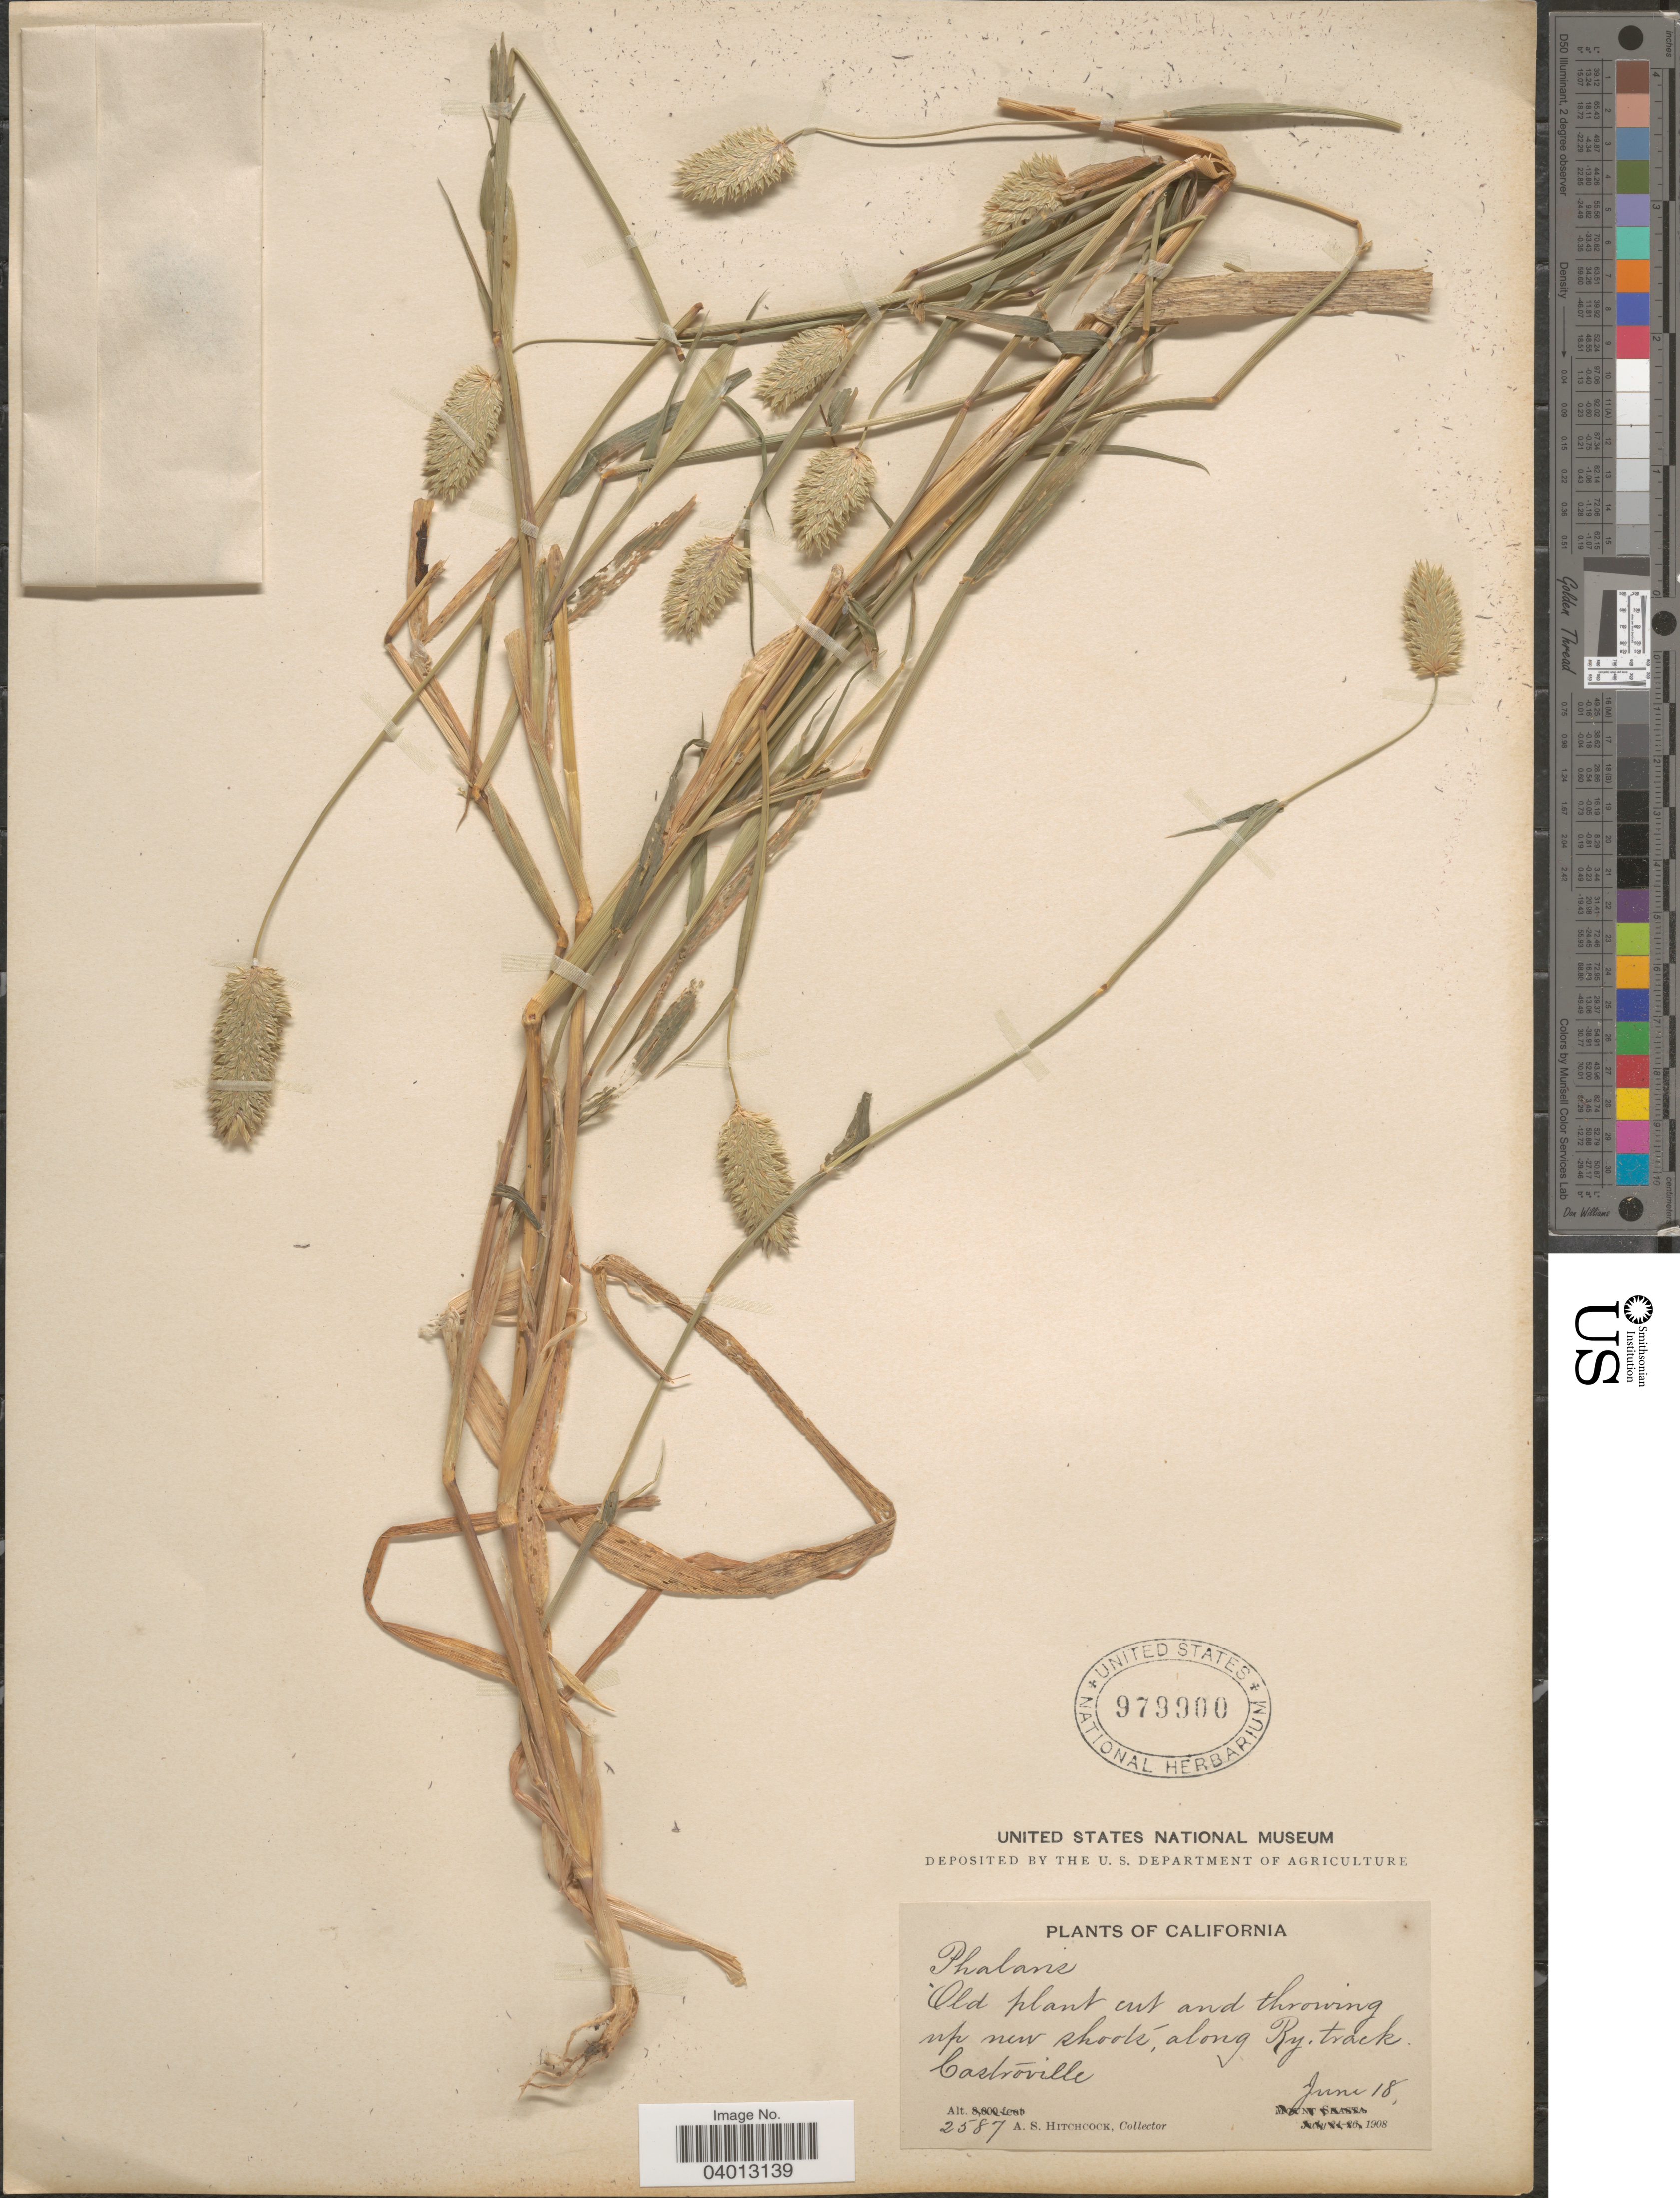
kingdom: Plantae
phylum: Tracheophyta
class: Liliopsida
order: Poales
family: Poaceae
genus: Phalaris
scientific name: Phalaris minor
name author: Retz.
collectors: A. S. Hitchcock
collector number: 2587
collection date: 1908-06-18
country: United States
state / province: California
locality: Along Ry. track. Castroville.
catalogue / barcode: US 979900